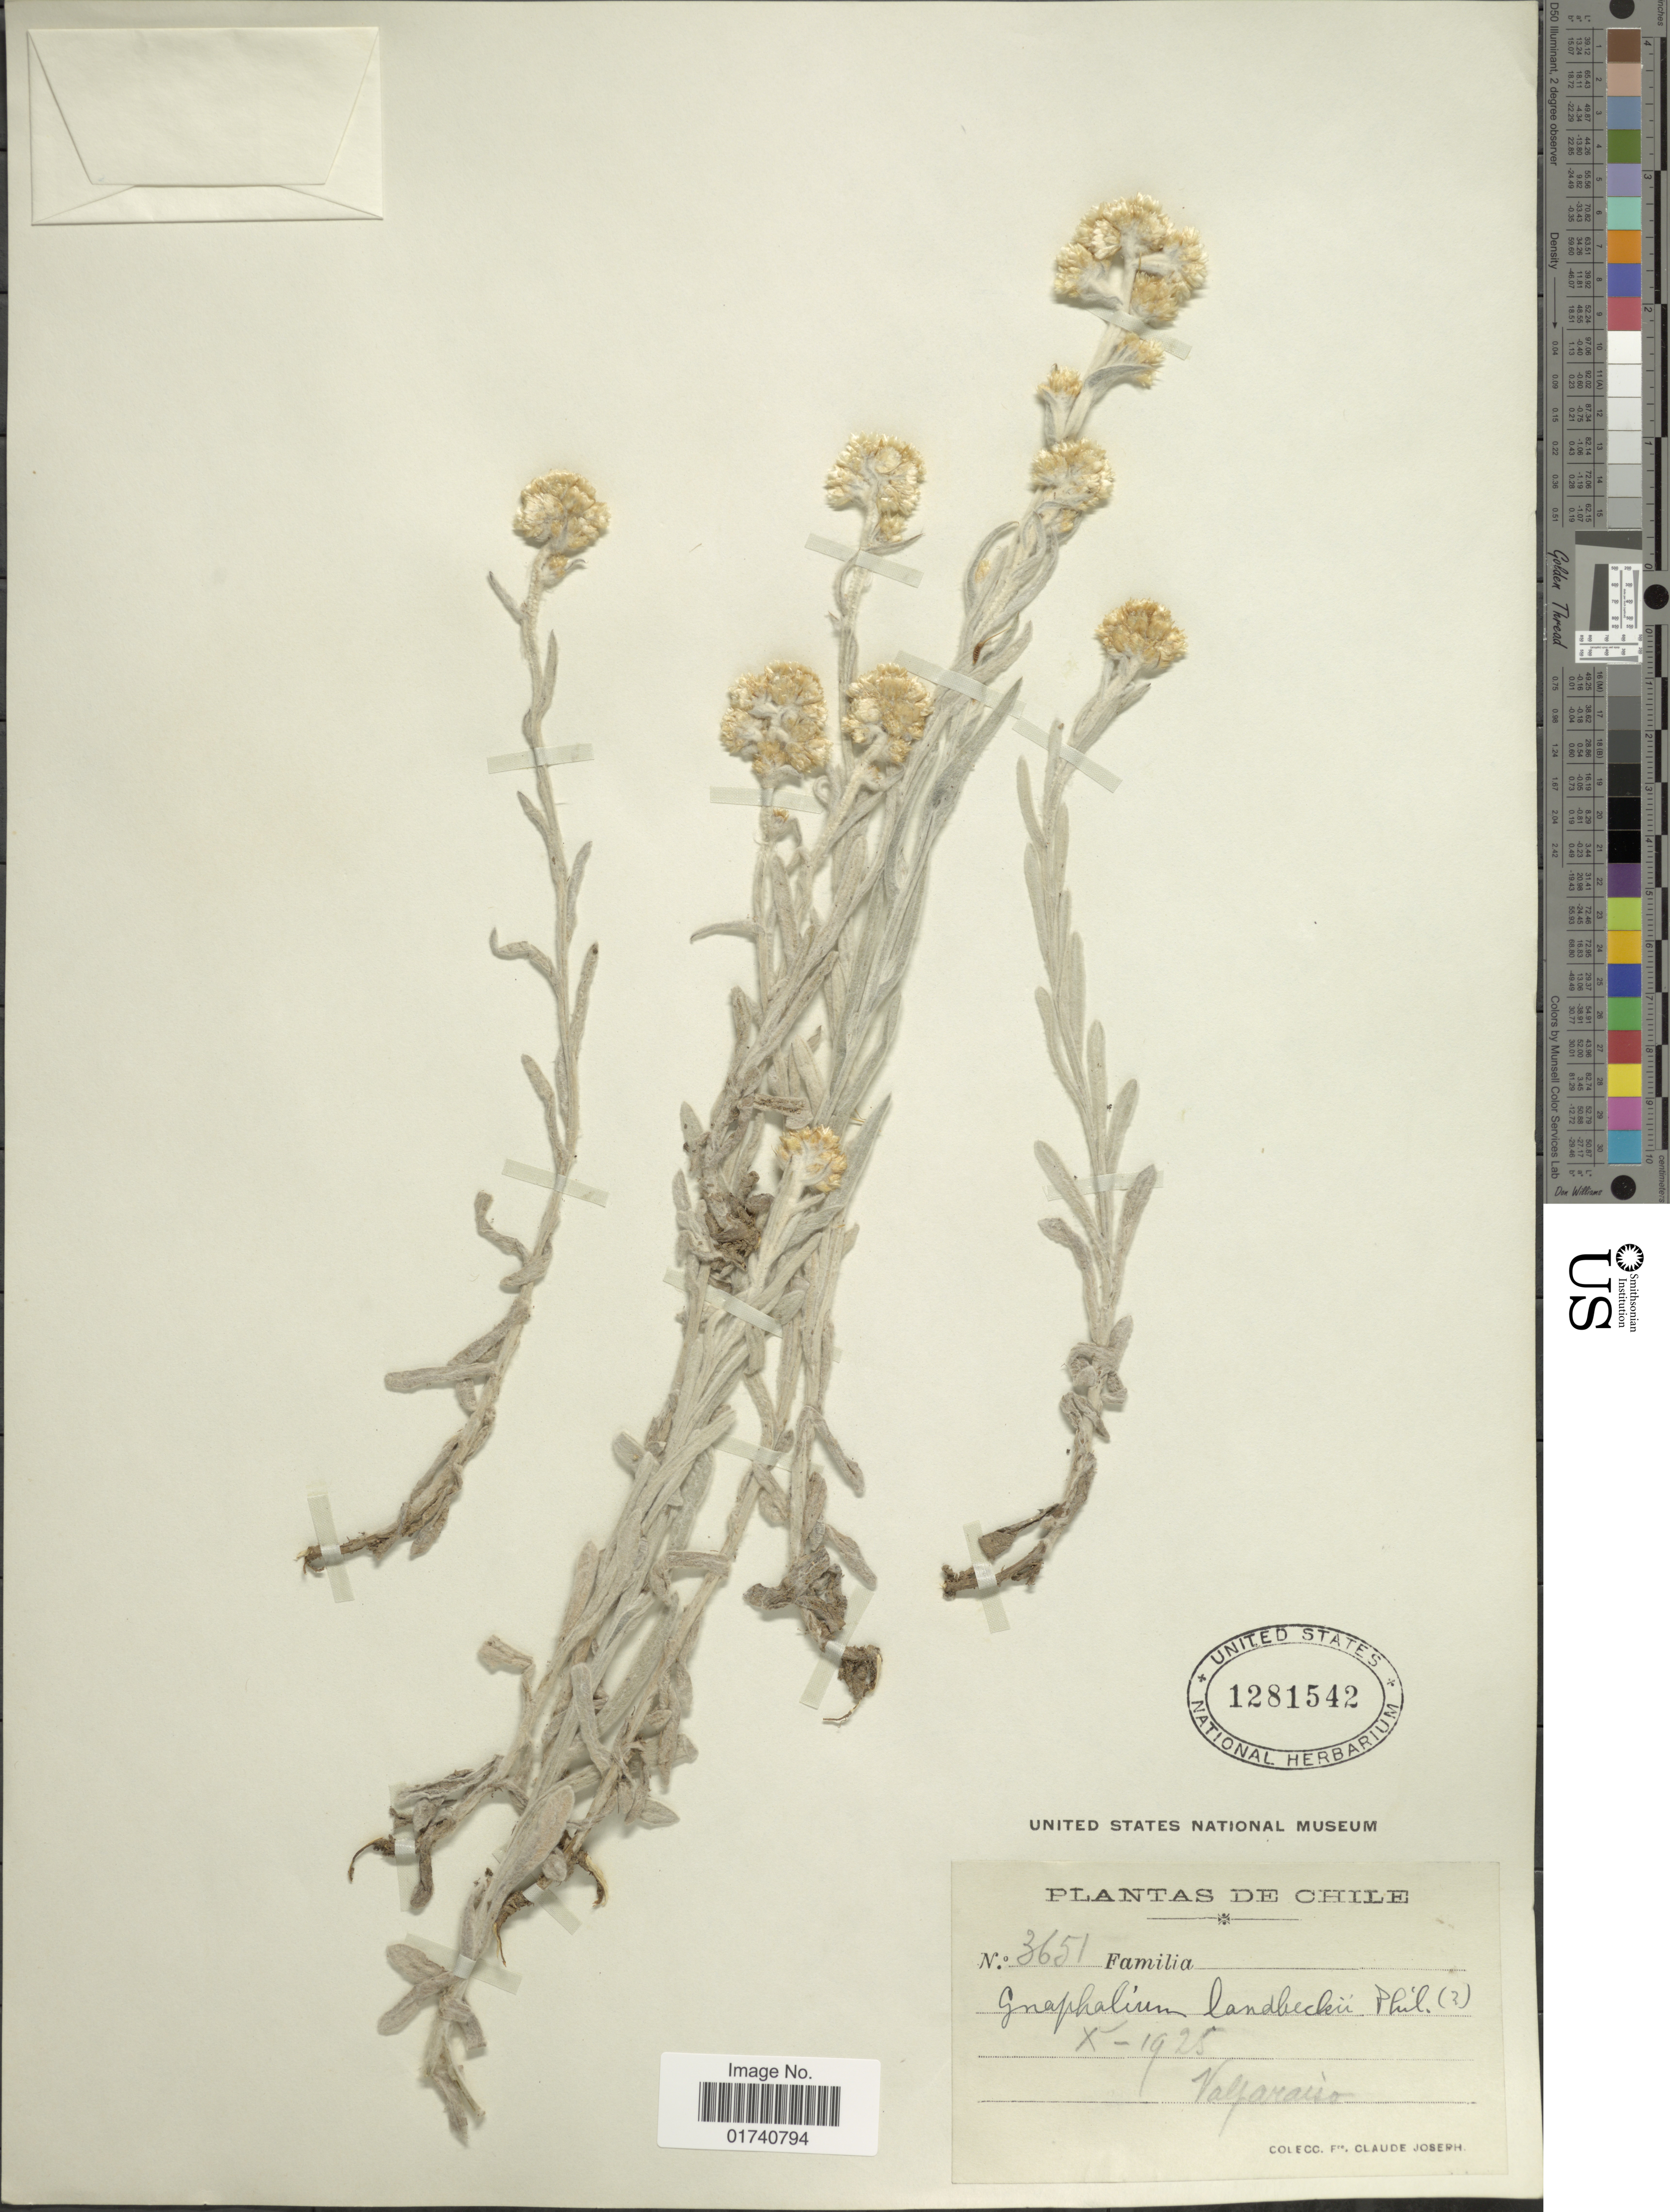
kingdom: Plantae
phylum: Tracheophyta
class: Magnoliopsida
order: Asterales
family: Asteraceae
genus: Pseudognaphalium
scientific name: Pseudognaphalium landbeckii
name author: (Phil.) Anderb.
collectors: Bro. Claude-Joseph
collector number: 3651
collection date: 1925-10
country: Chile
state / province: Valparaíso (V)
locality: Valparaiso.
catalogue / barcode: US 1281542